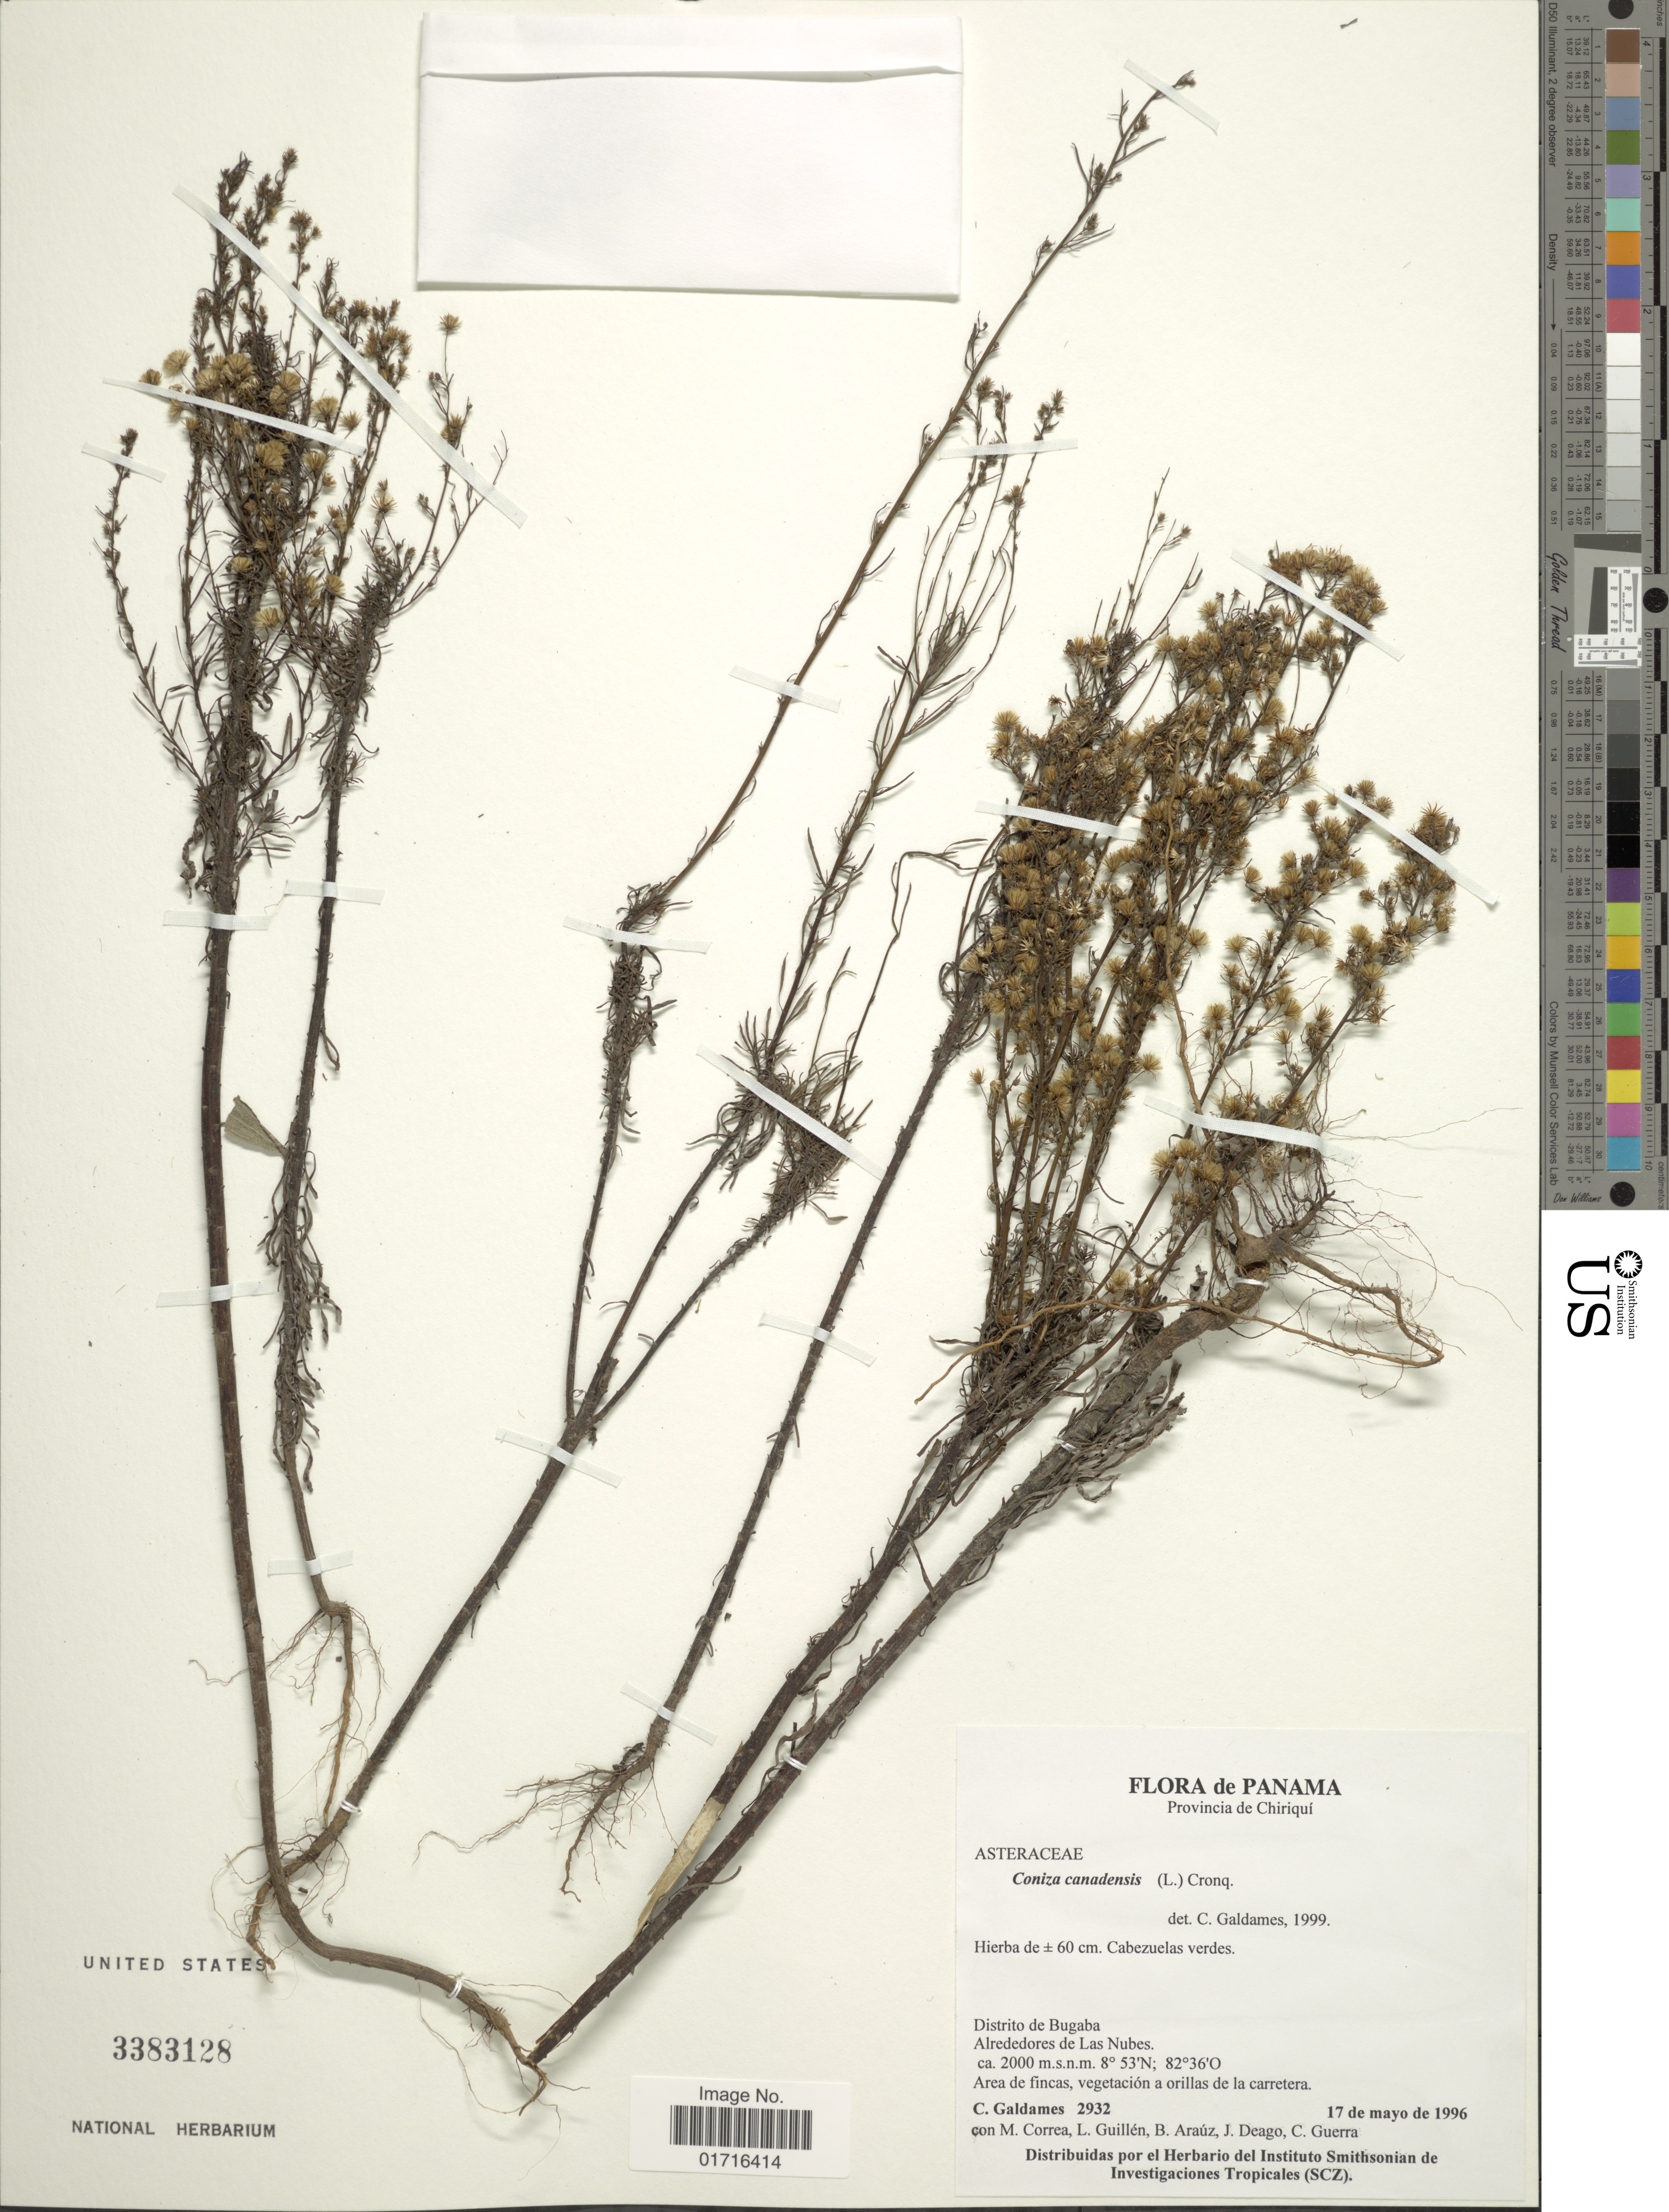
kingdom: Plantae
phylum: Tracheophyta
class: Magnoliopsida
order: Asterales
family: Asteraceae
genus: Conyza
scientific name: Conyza canadensis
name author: (L.) Cronq.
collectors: C. Galdames, M. Correa, L. Guillén, B. Araúz & et al.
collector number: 2932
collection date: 1996-05-17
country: Panama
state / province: Chiriqui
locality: Distrito de Bugaba, Alrededores de Las Nubes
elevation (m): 2000